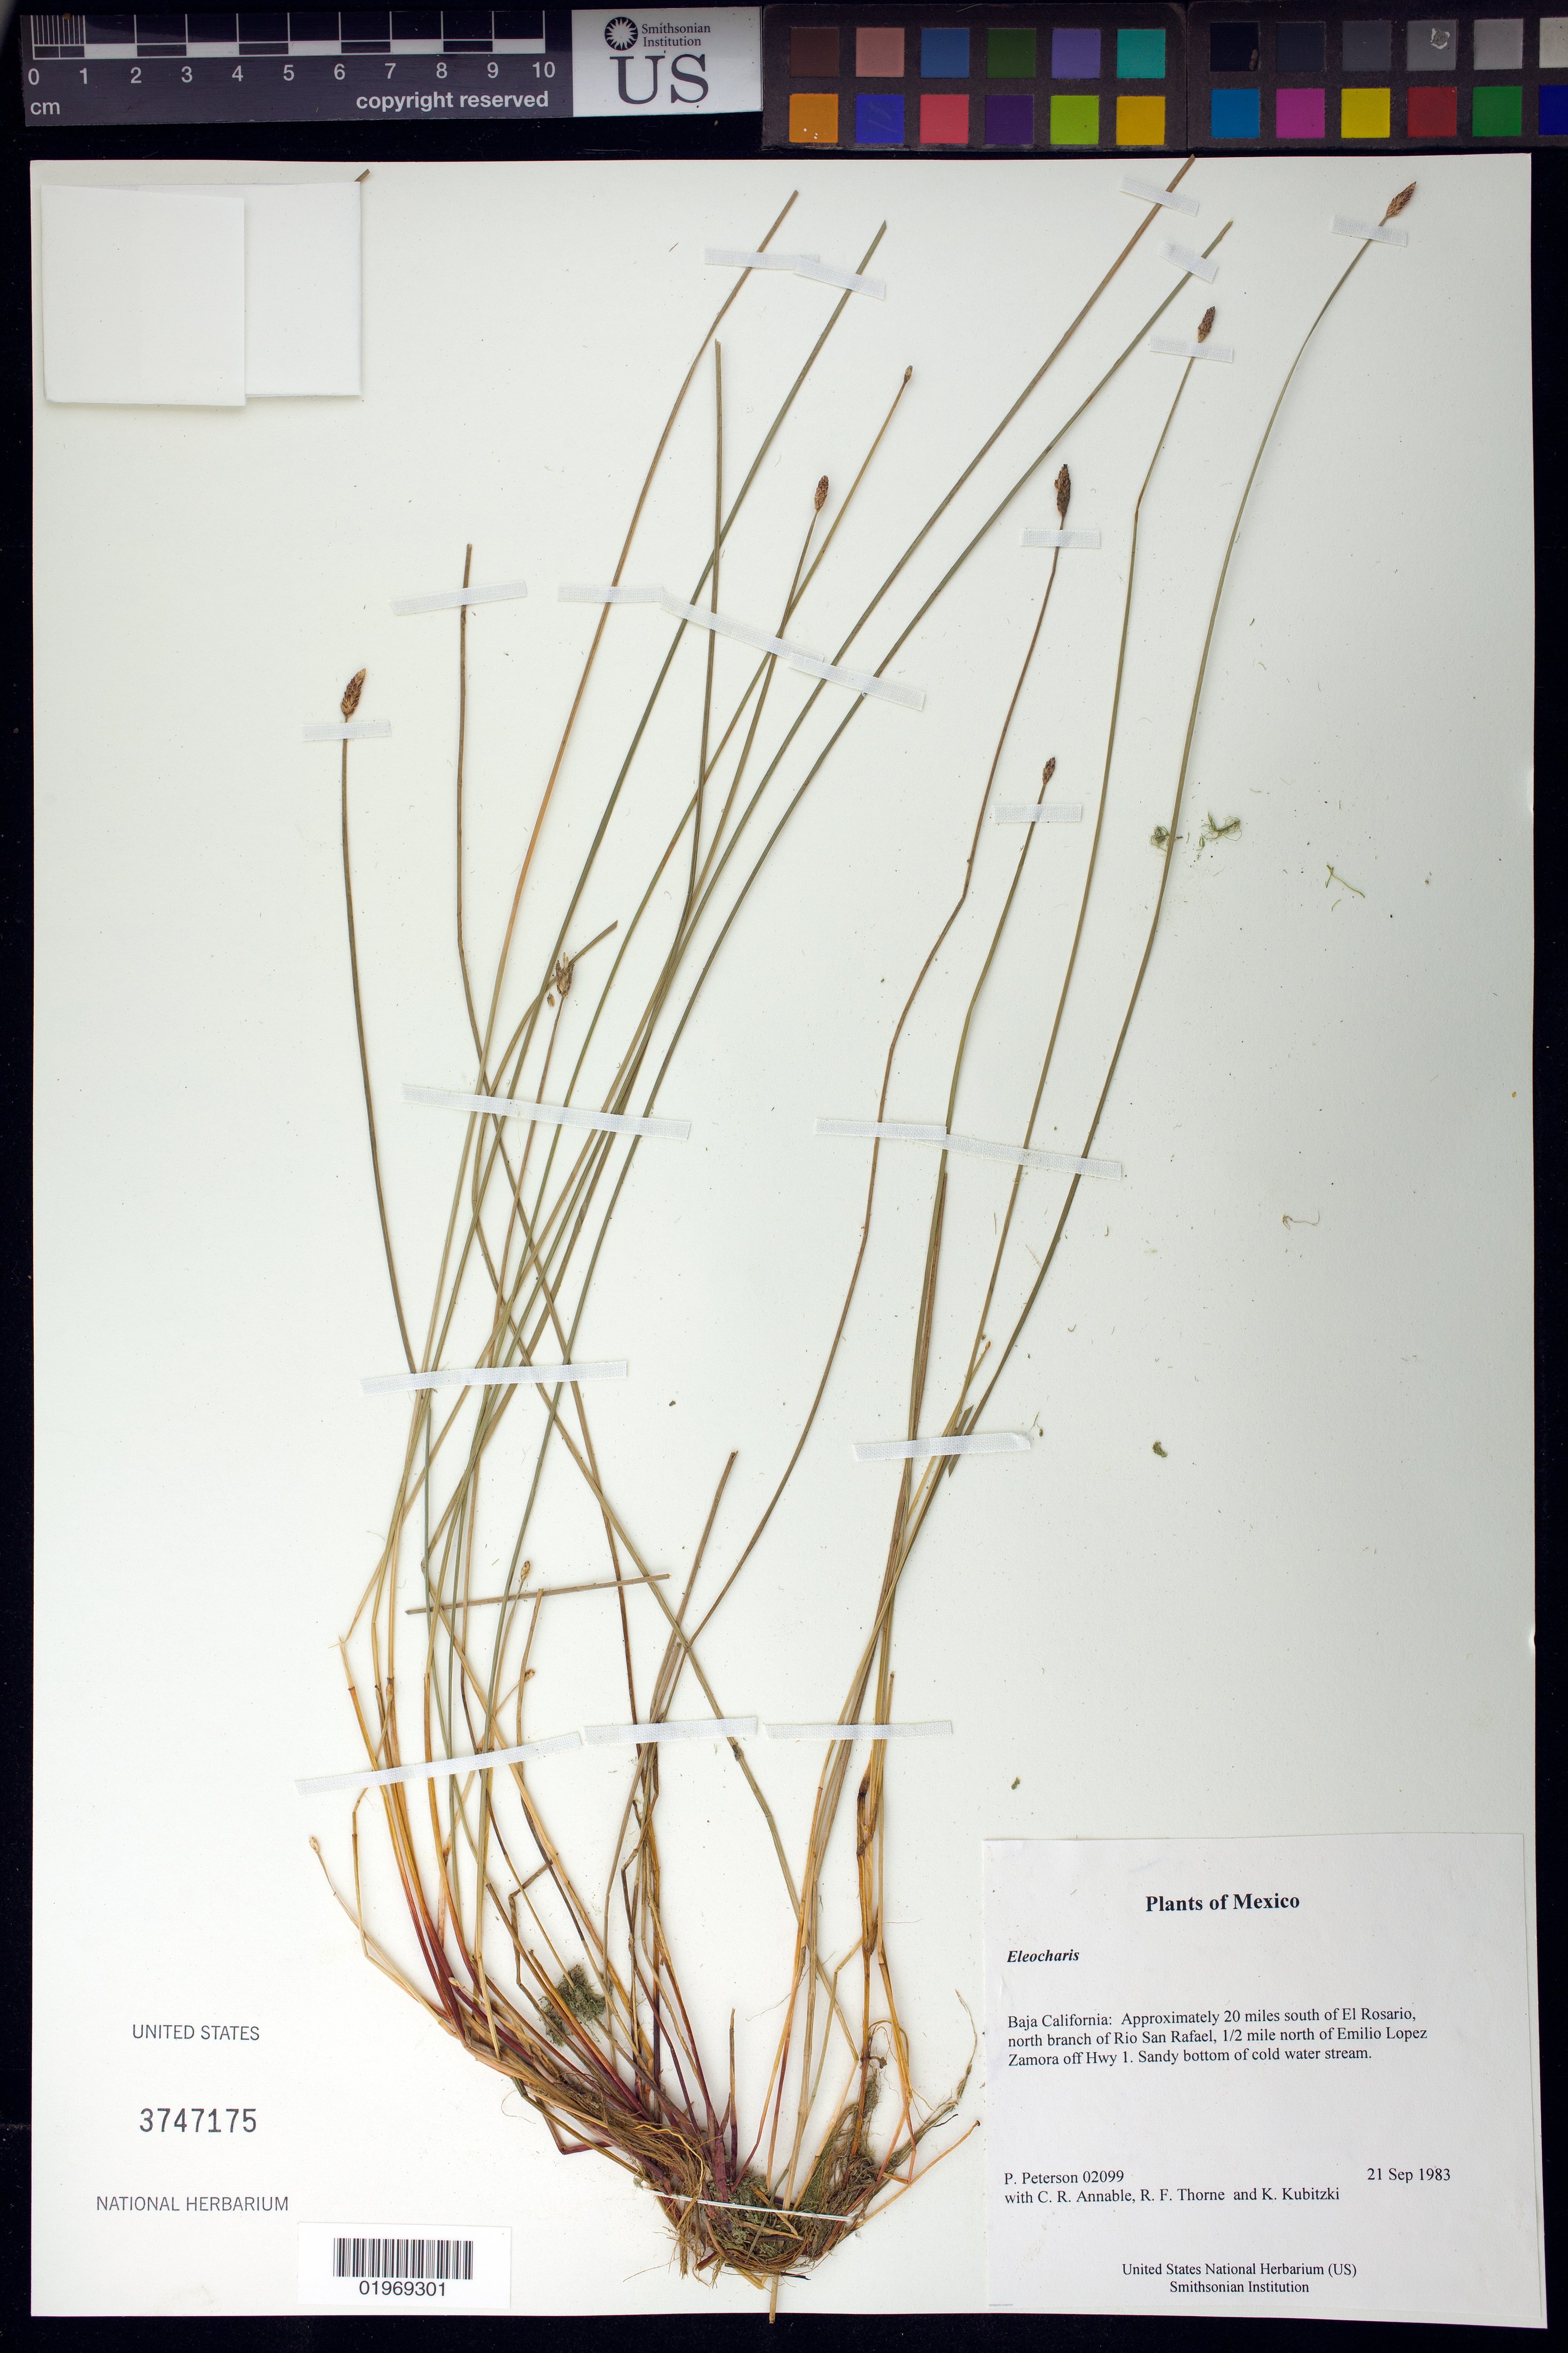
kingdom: Plantae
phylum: Tracheophyta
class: Liliopsida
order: Poales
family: Cyperaceae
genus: Eleocharis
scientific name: Eleocharis sp.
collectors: P. M. Peterson, C. R. Annable, R. F. Thorne & K. Kubitzki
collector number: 02099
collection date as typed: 21 Sep 1983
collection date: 1983-09-21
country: Mexico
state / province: Baja California Norte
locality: Approximately 20 miles south of El Rosario, north branch of Rio San Rafael, 1/2 mile north of Emilio Lopez Zamora off Hwy 1.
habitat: Sandy bottom of cold water stream.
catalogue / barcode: US 3747175